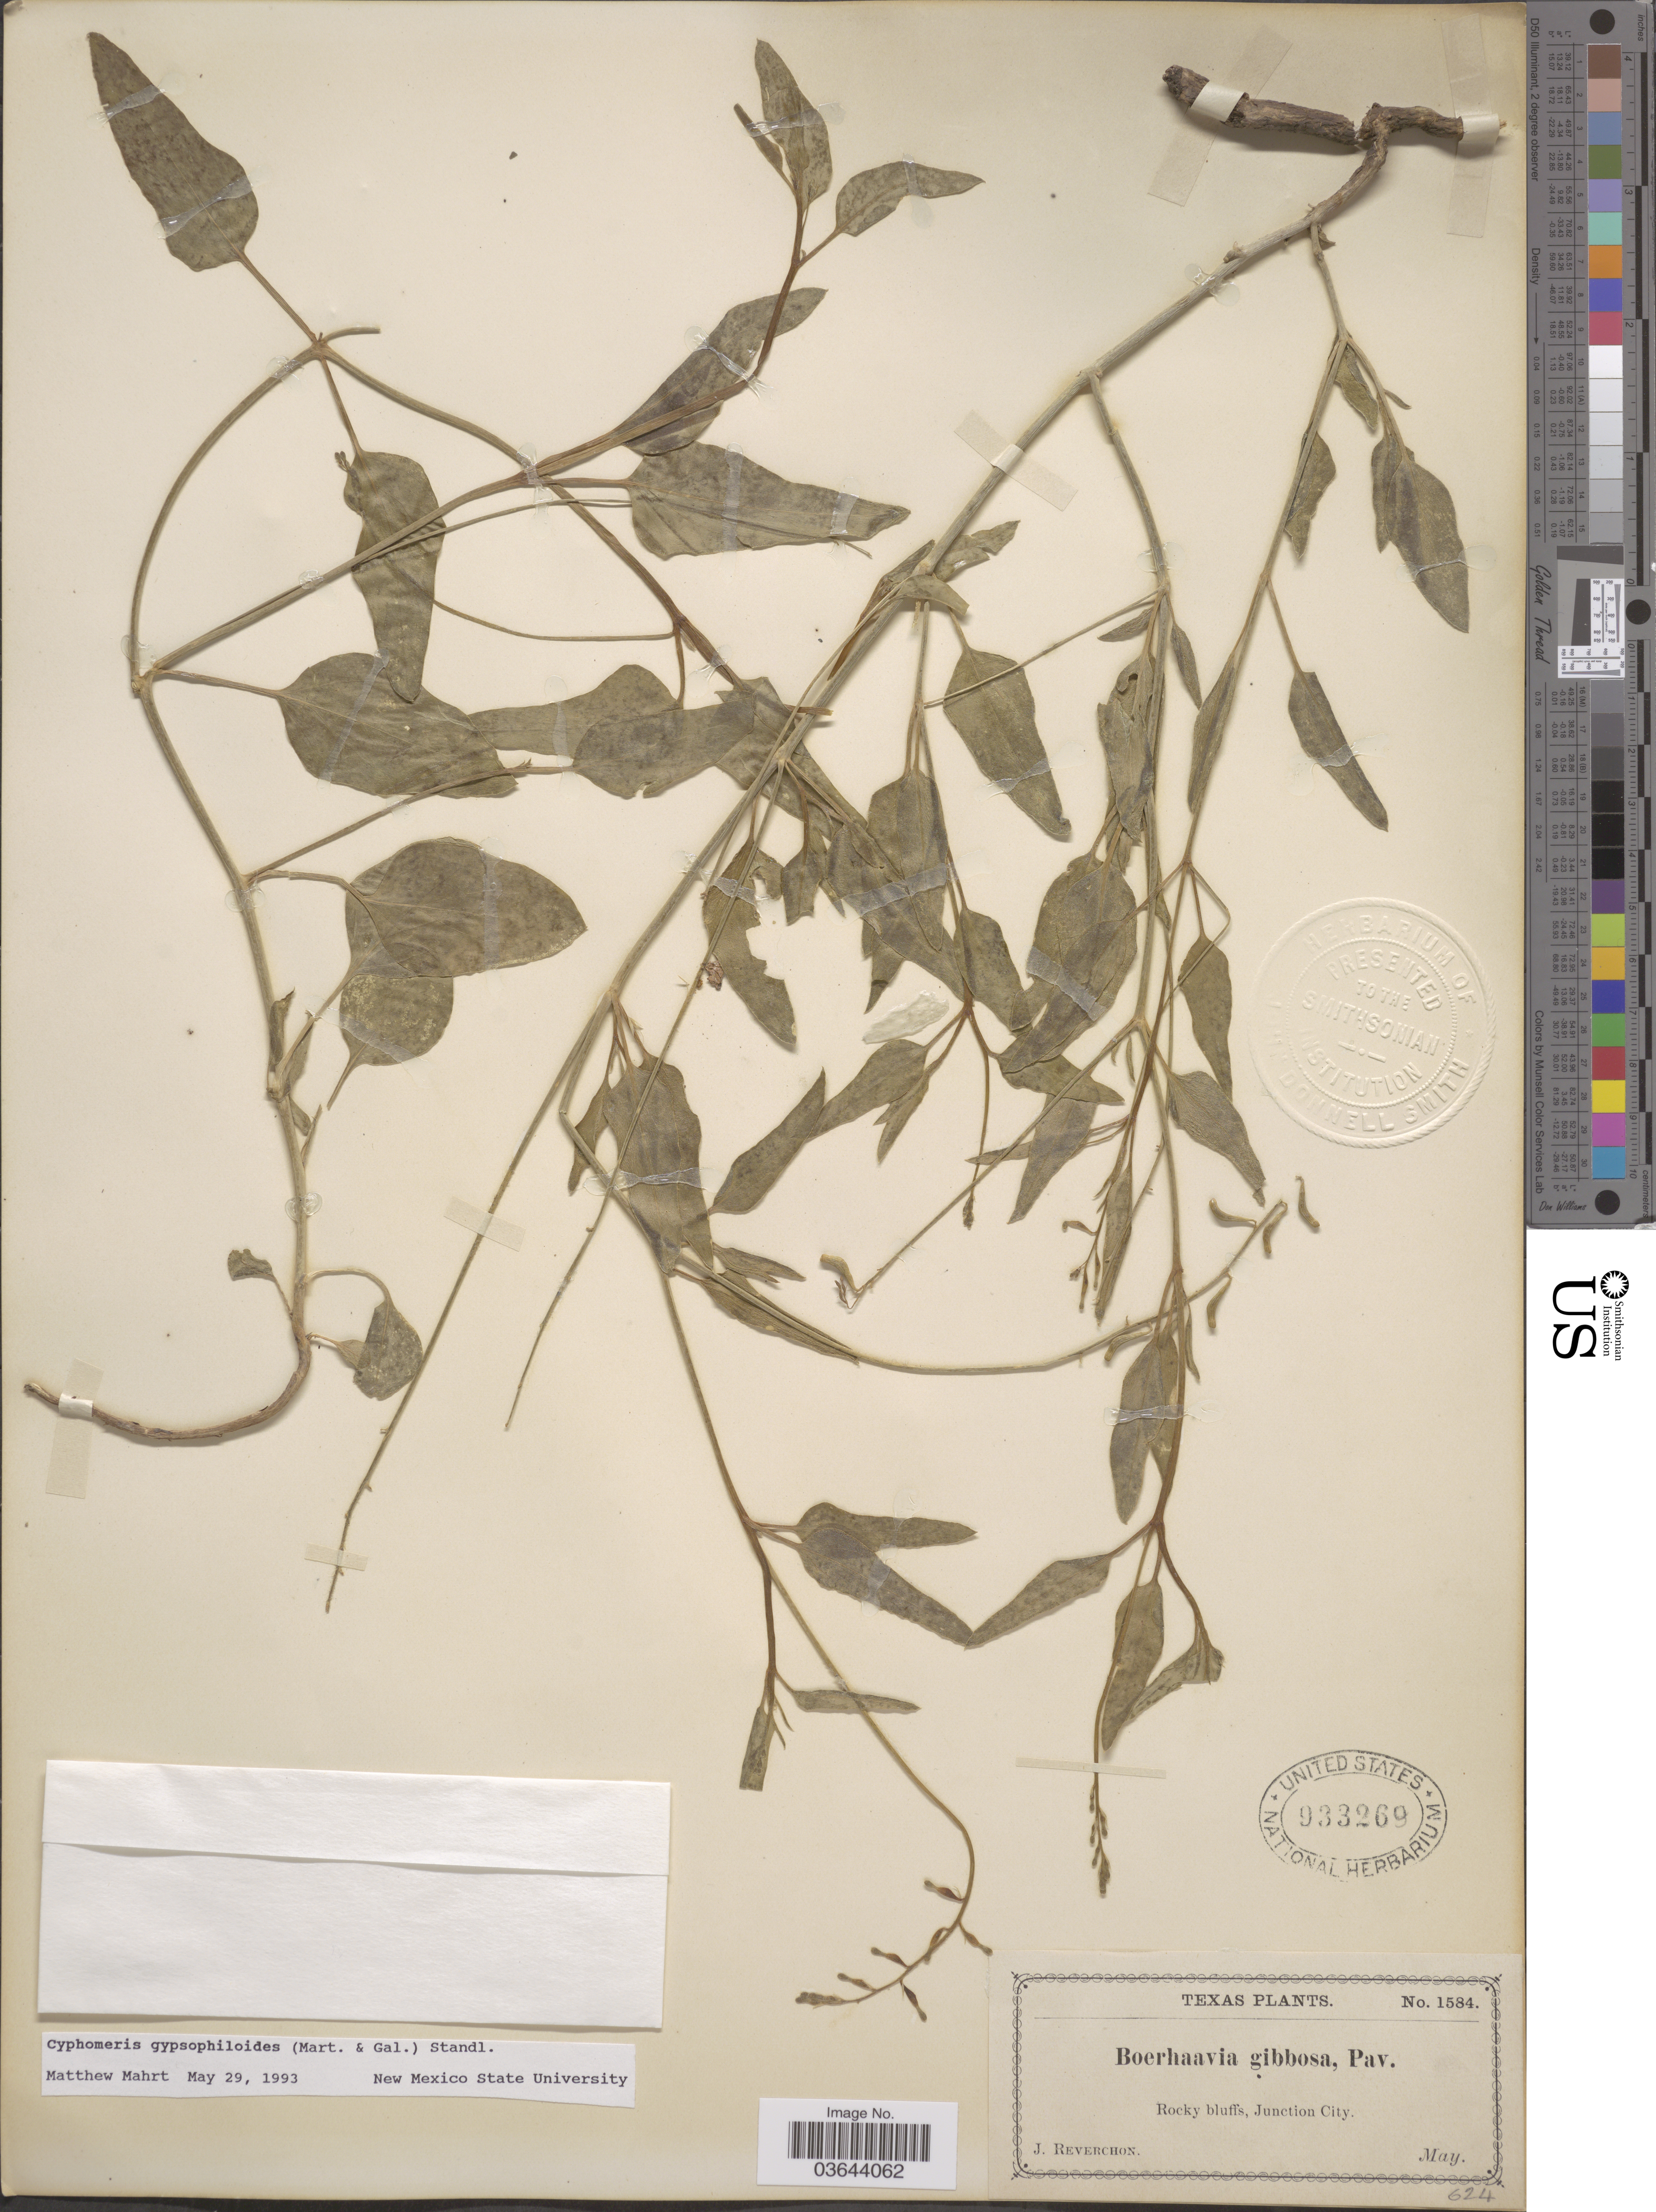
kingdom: Plantae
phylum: Tracheophyta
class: Magnoliopsida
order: Caryophyllales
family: Nyctaginaceae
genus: Cyphomeris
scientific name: Cyphomeris gypsophiloides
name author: (M. Martens & Galeotti) Standl.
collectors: J. Reverchon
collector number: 1584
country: United States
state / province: Texas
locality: Junction City.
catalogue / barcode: US 933269